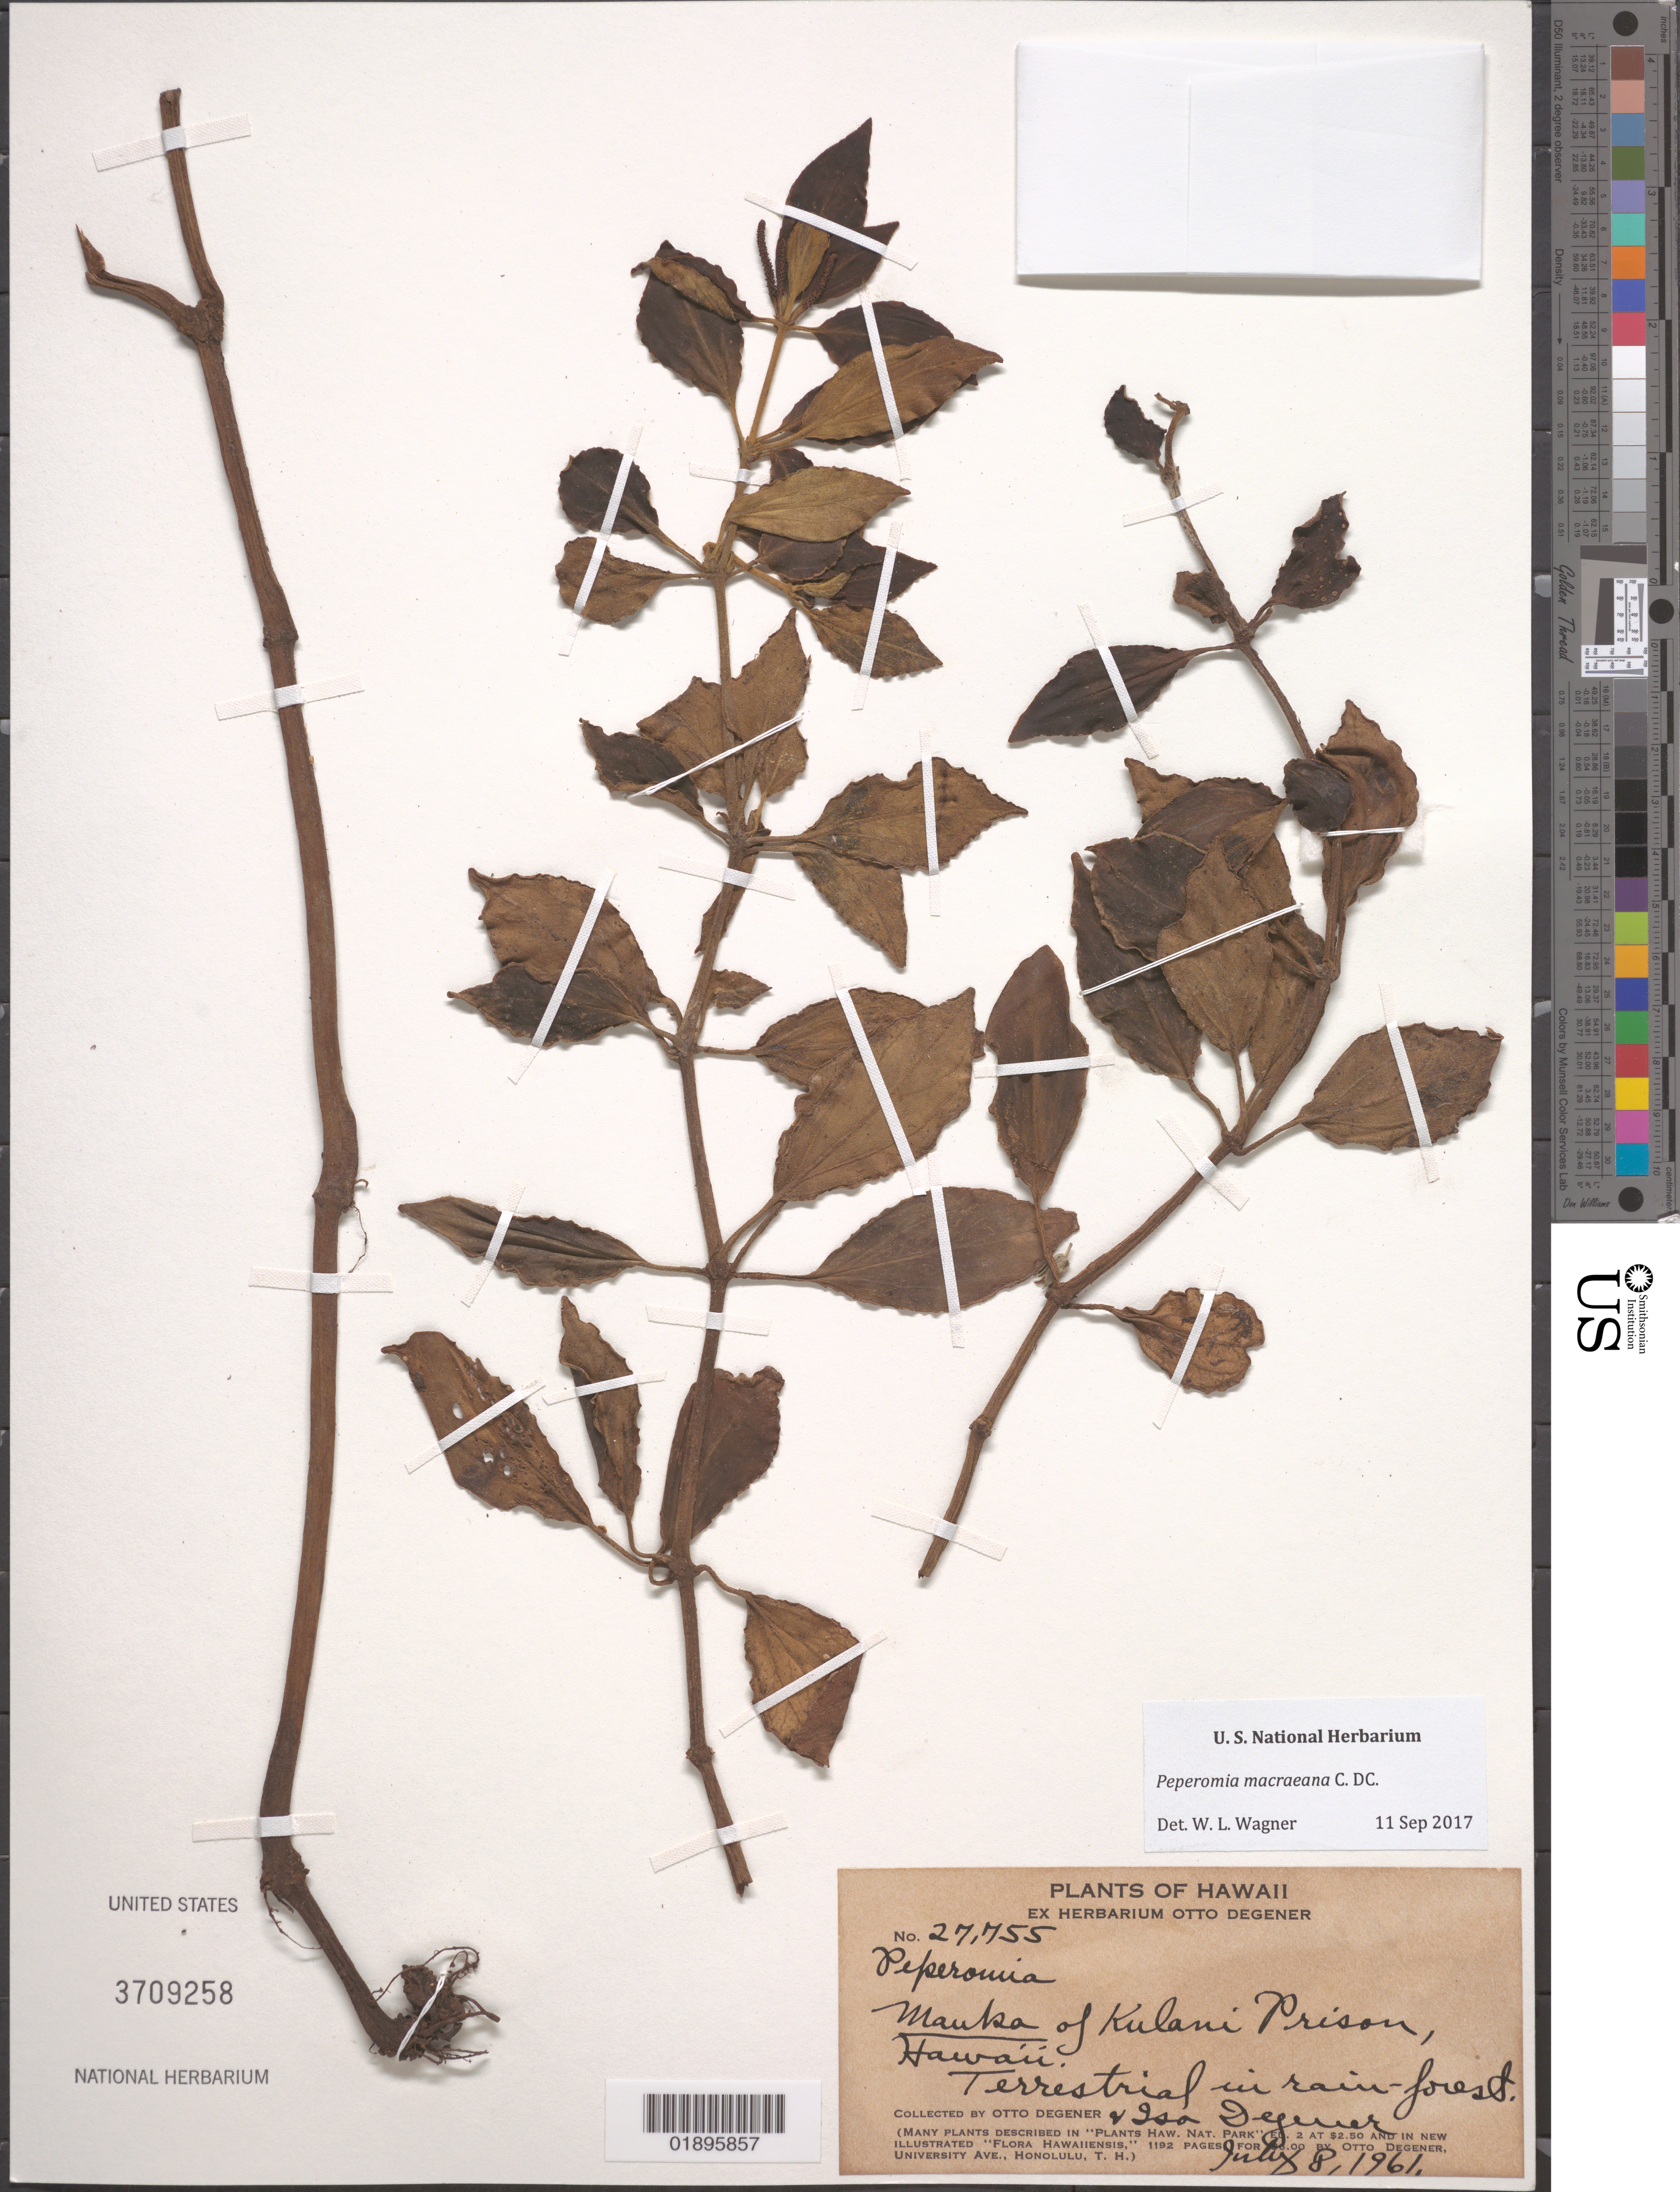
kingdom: Plantae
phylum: Tracheophyta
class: Magnoliopsida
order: Piperales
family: Piperaceae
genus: Peperomia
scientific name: Peperomia macraeana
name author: C. DC.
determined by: Wagner, W. L., (BOT), Smithsonian Institution - National Museum of Natural History (UNITED STATES)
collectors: O. Degener & I. Degener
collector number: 27755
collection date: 1961-07-08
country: United States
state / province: Hawaii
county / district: Hawaii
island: Hawaii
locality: Makai of Kulani Prison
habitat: Rain-forest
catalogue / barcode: US 3709258